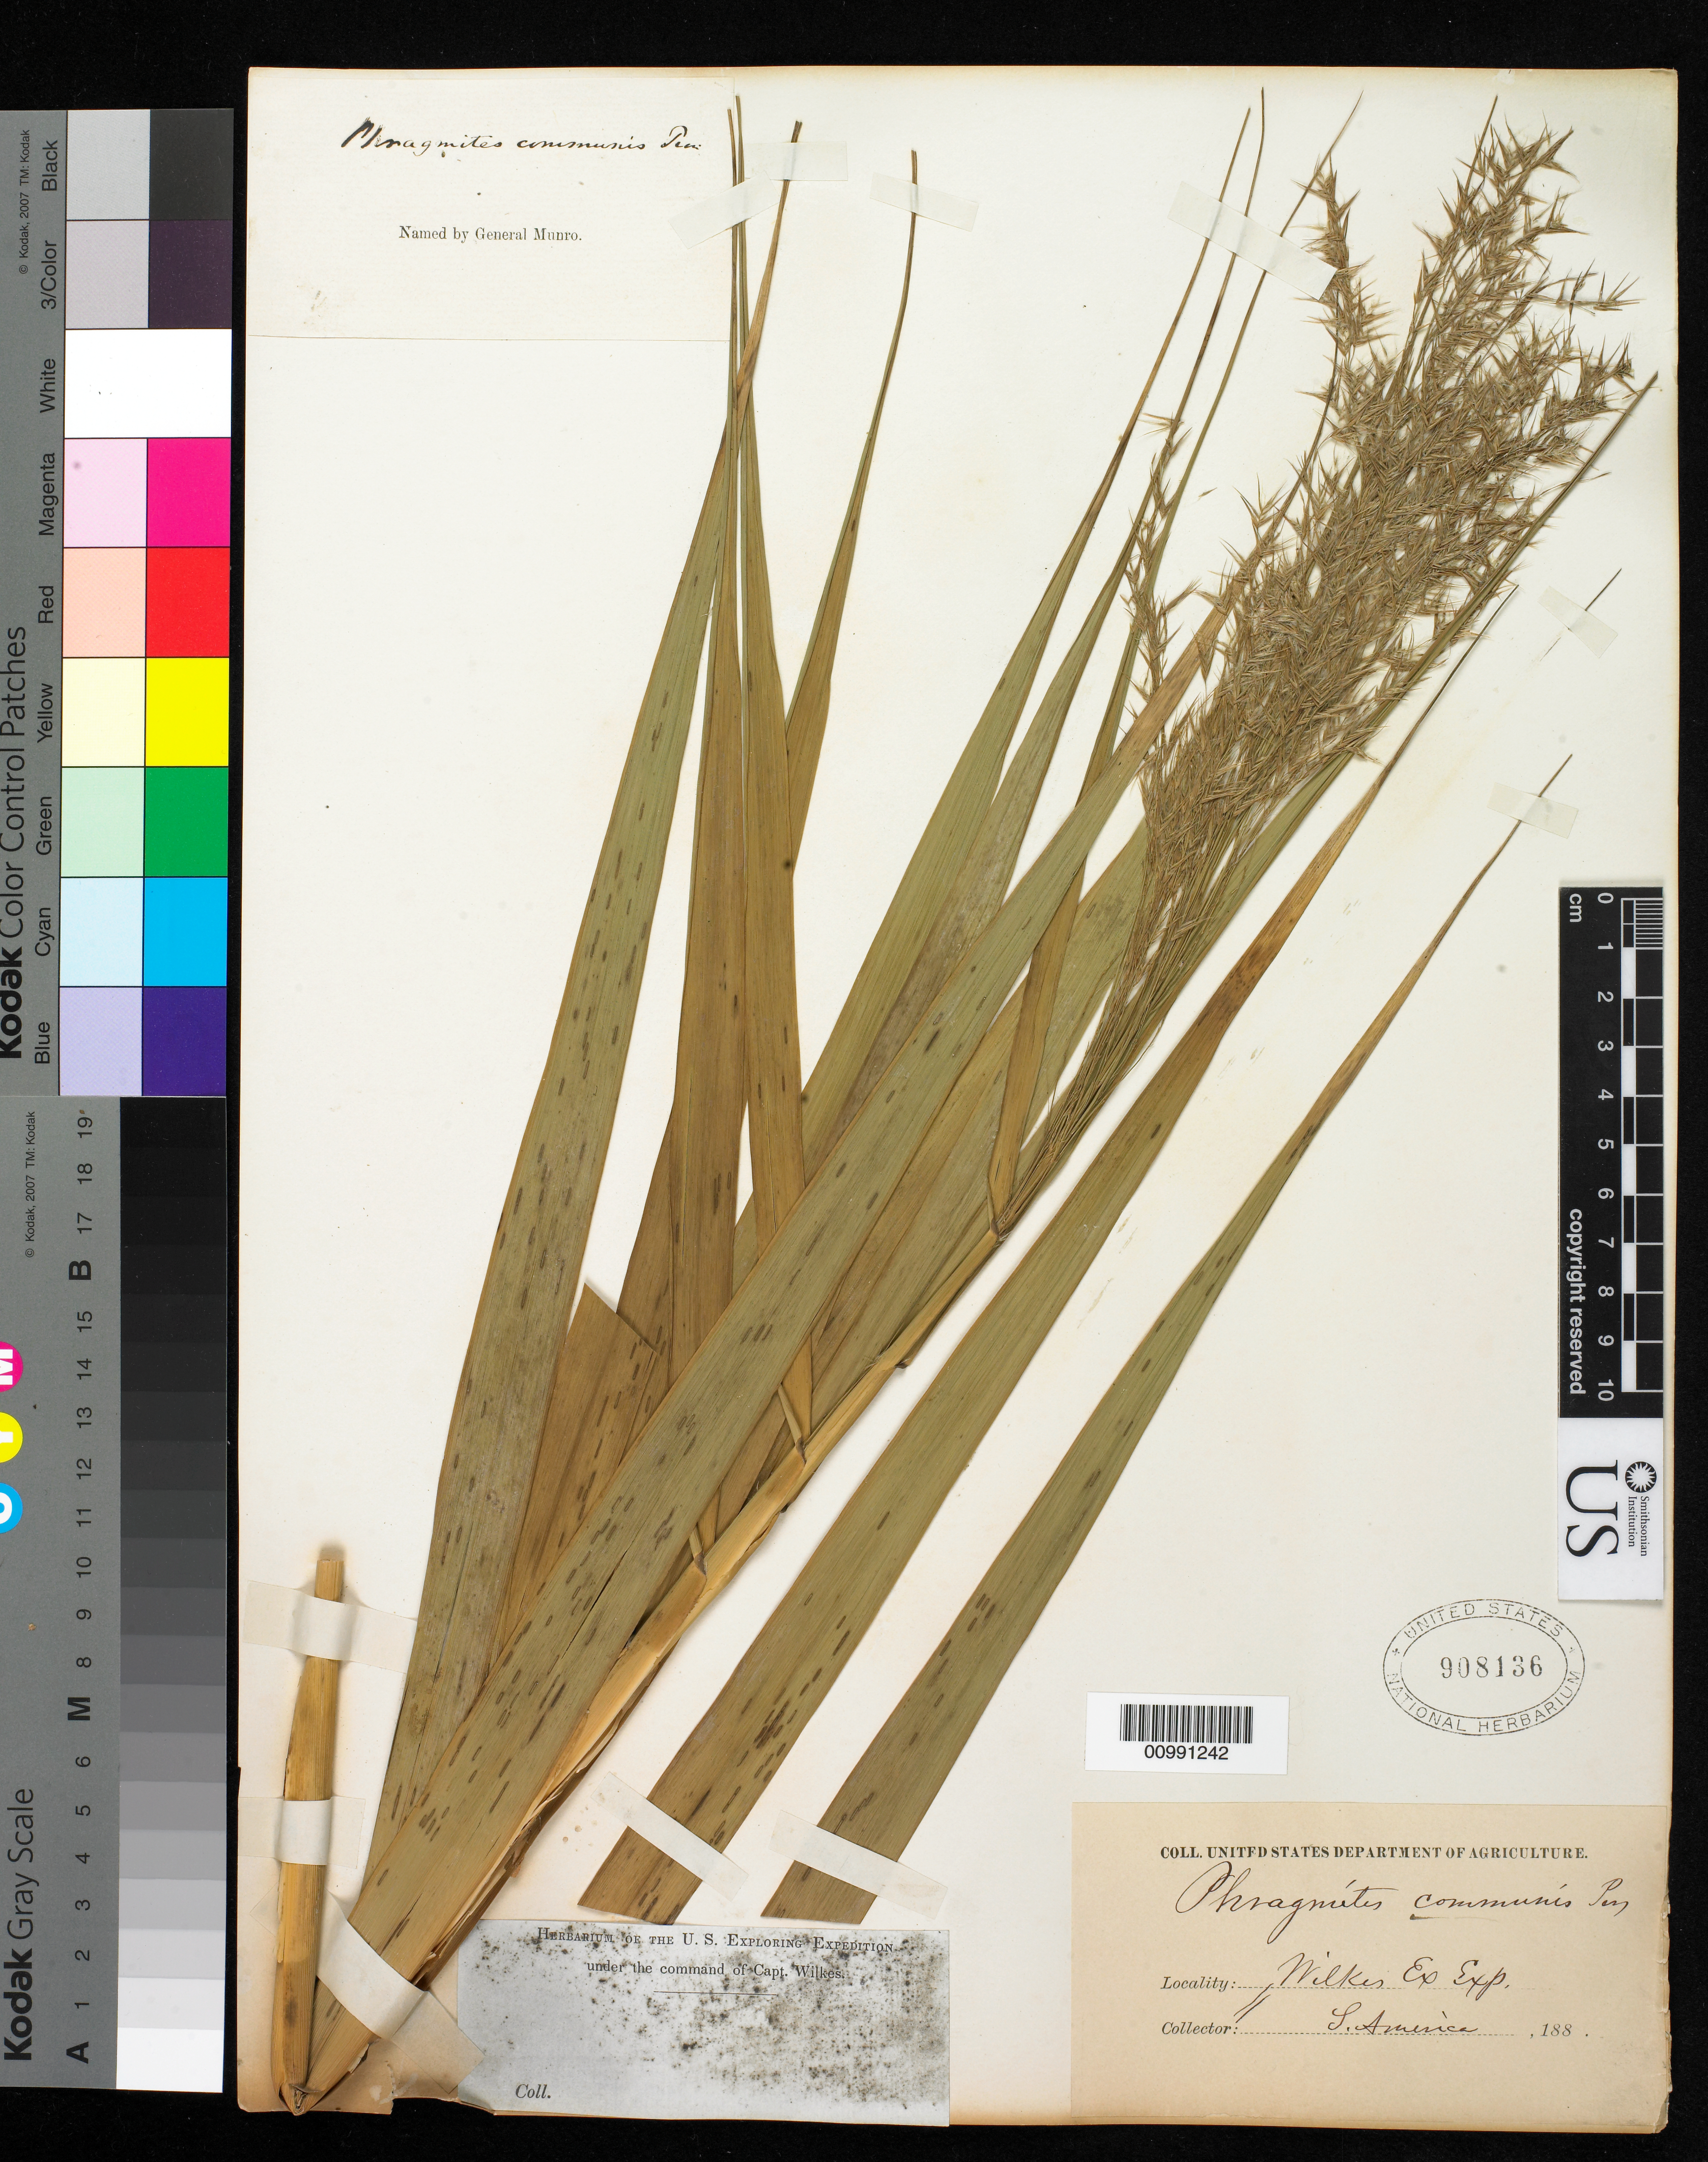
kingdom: Plantae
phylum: Tracheophyta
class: Liliopsida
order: Poales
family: Poaceae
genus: Phragmites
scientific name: Phragmites australis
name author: (Cav.) Trin. ex Steud.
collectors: Wilkes Explor. Exped.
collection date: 1838/1842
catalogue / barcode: US 908136